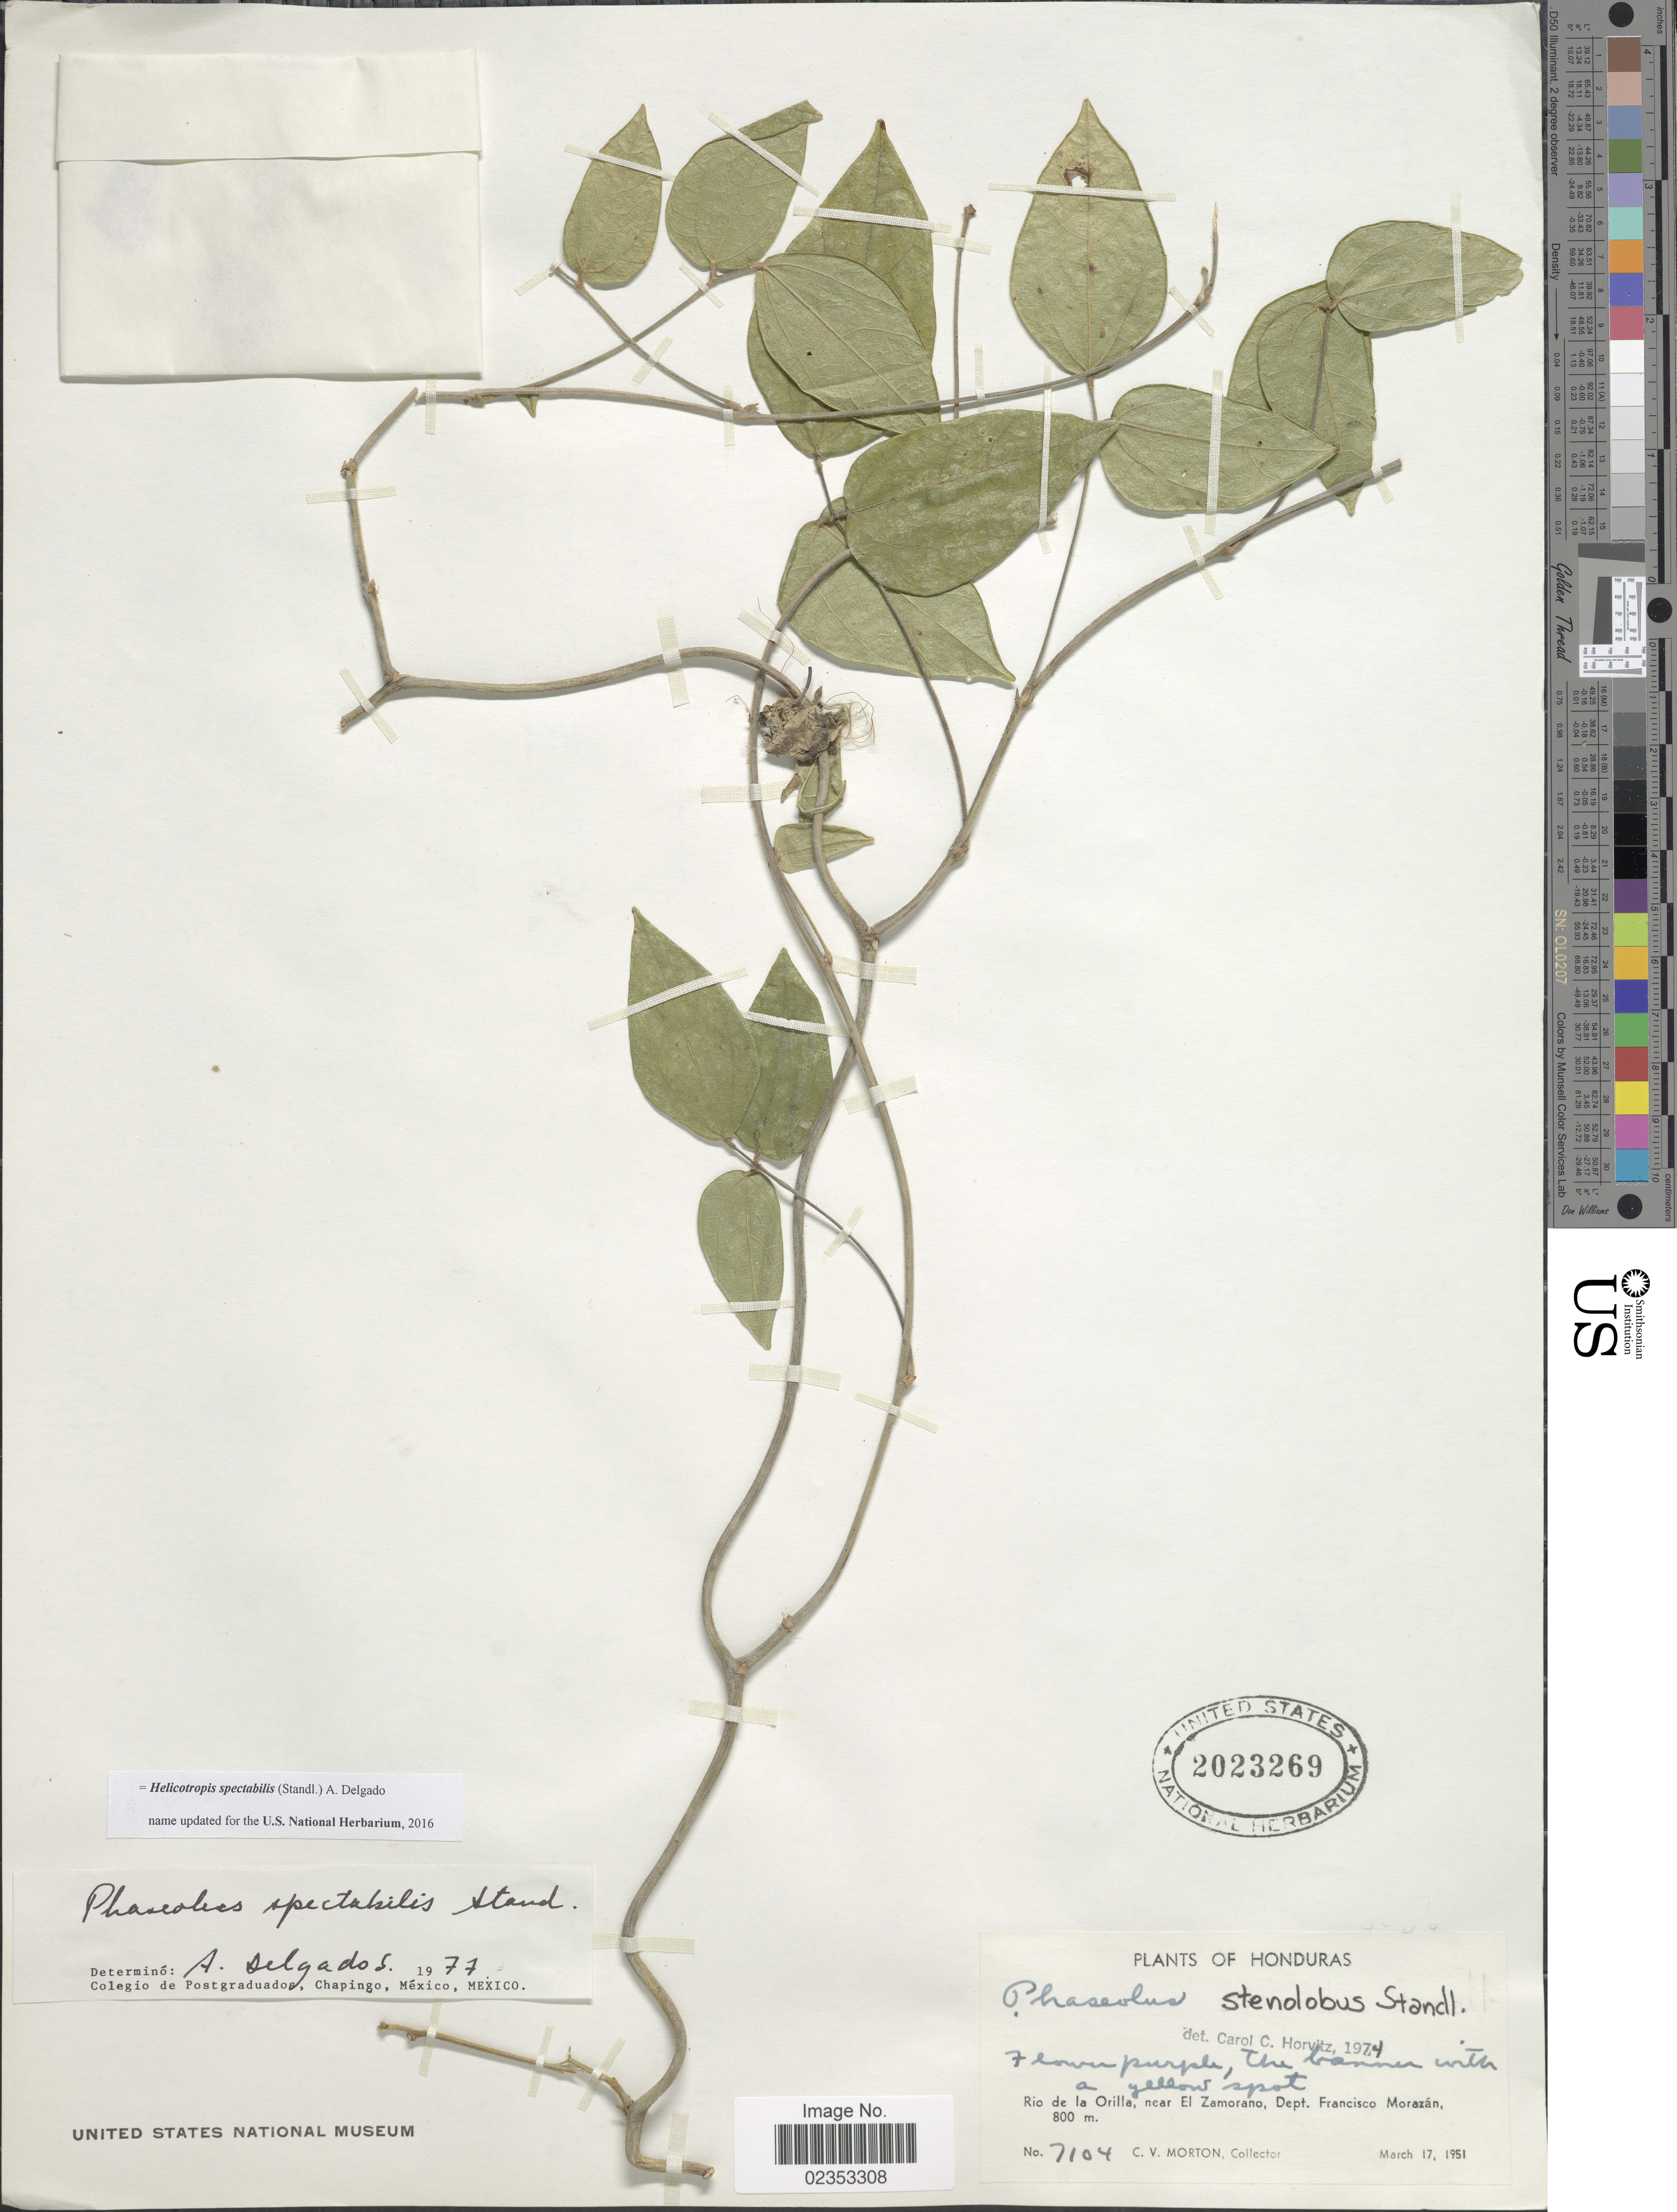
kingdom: Plantae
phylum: Tracheophyta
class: Magnoliopsida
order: Fabales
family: Fabaceae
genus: Helicotropis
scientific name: Helicotropis spectabilis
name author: (Standl.) A. Delgado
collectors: C. V. Morton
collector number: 7104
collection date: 1951-03-17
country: Honduras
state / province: Fco. Morazán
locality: Rio de la Orilla, near El Zamorano, Dept. Francisco Morazan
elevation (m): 800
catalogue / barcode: US 2023269